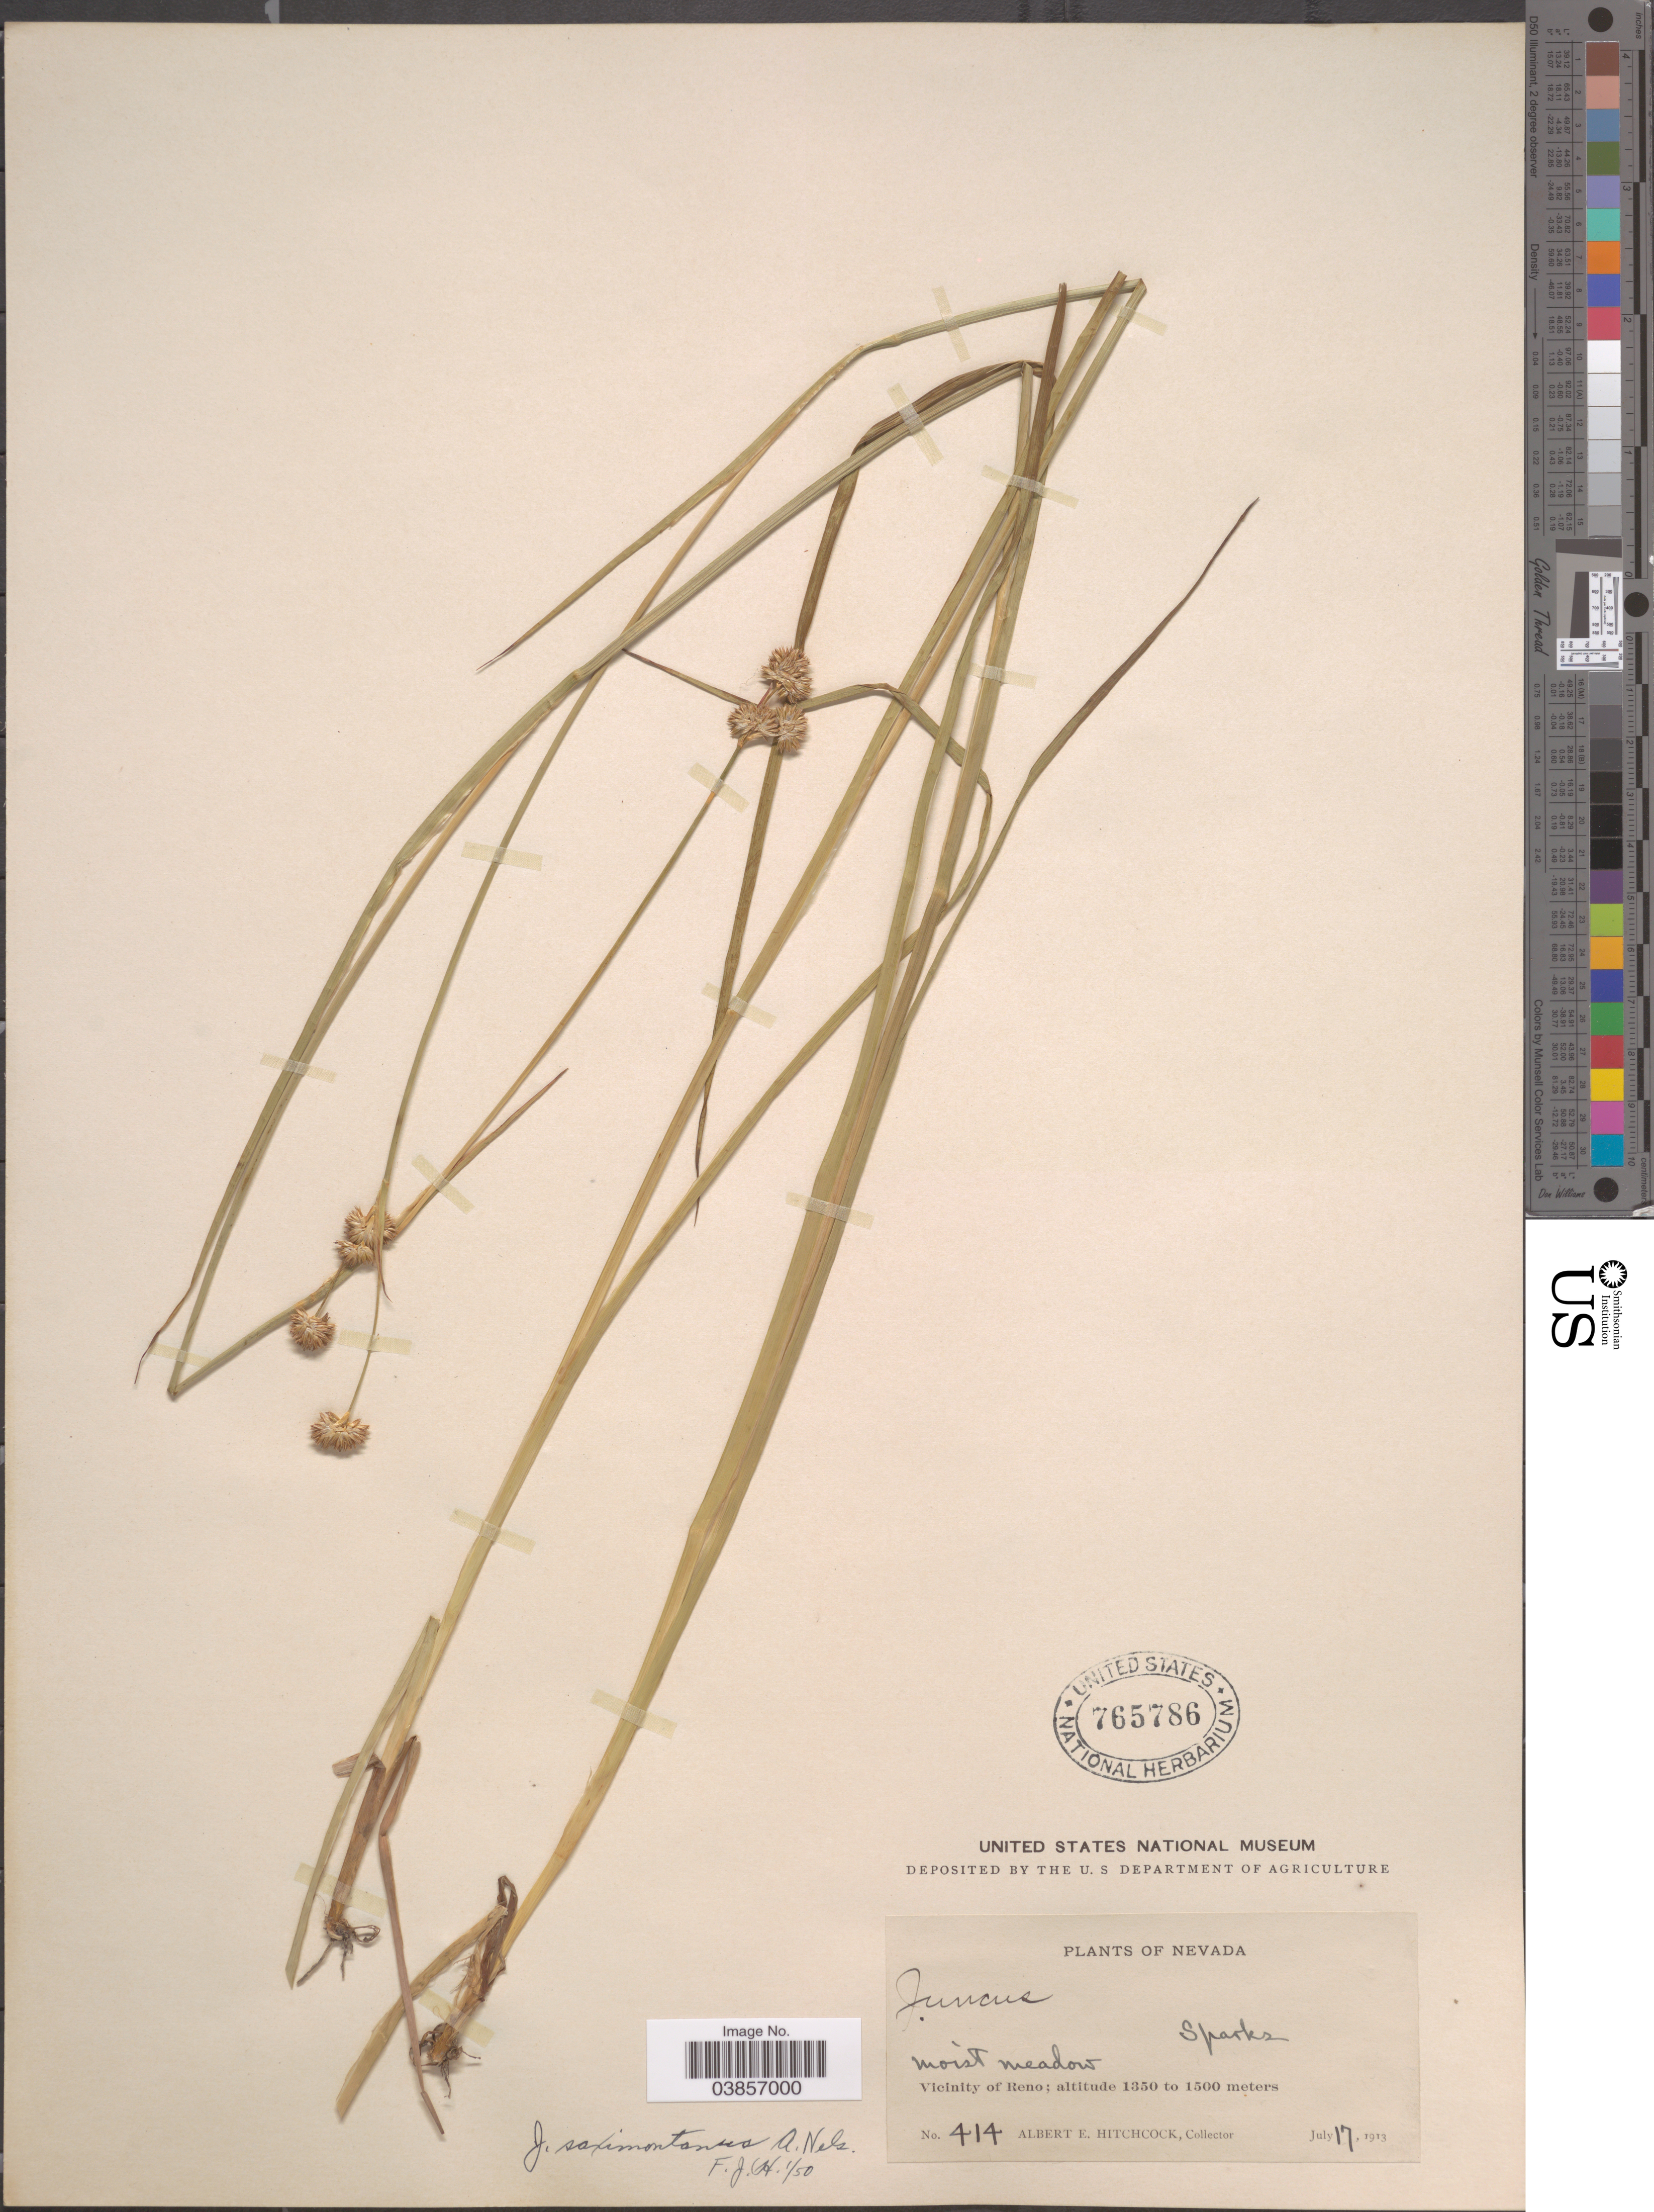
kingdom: Plantae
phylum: Tracheophyta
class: Liliopsida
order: Poales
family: Juncaceae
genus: Juncus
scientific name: Juncus saximontanus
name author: A. Nelson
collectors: A. Hitchcock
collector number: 414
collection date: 1913-07-17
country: United States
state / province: Nevada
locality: Sparks. Vicinity of Reno.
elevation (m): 1350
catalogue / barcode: US 765786